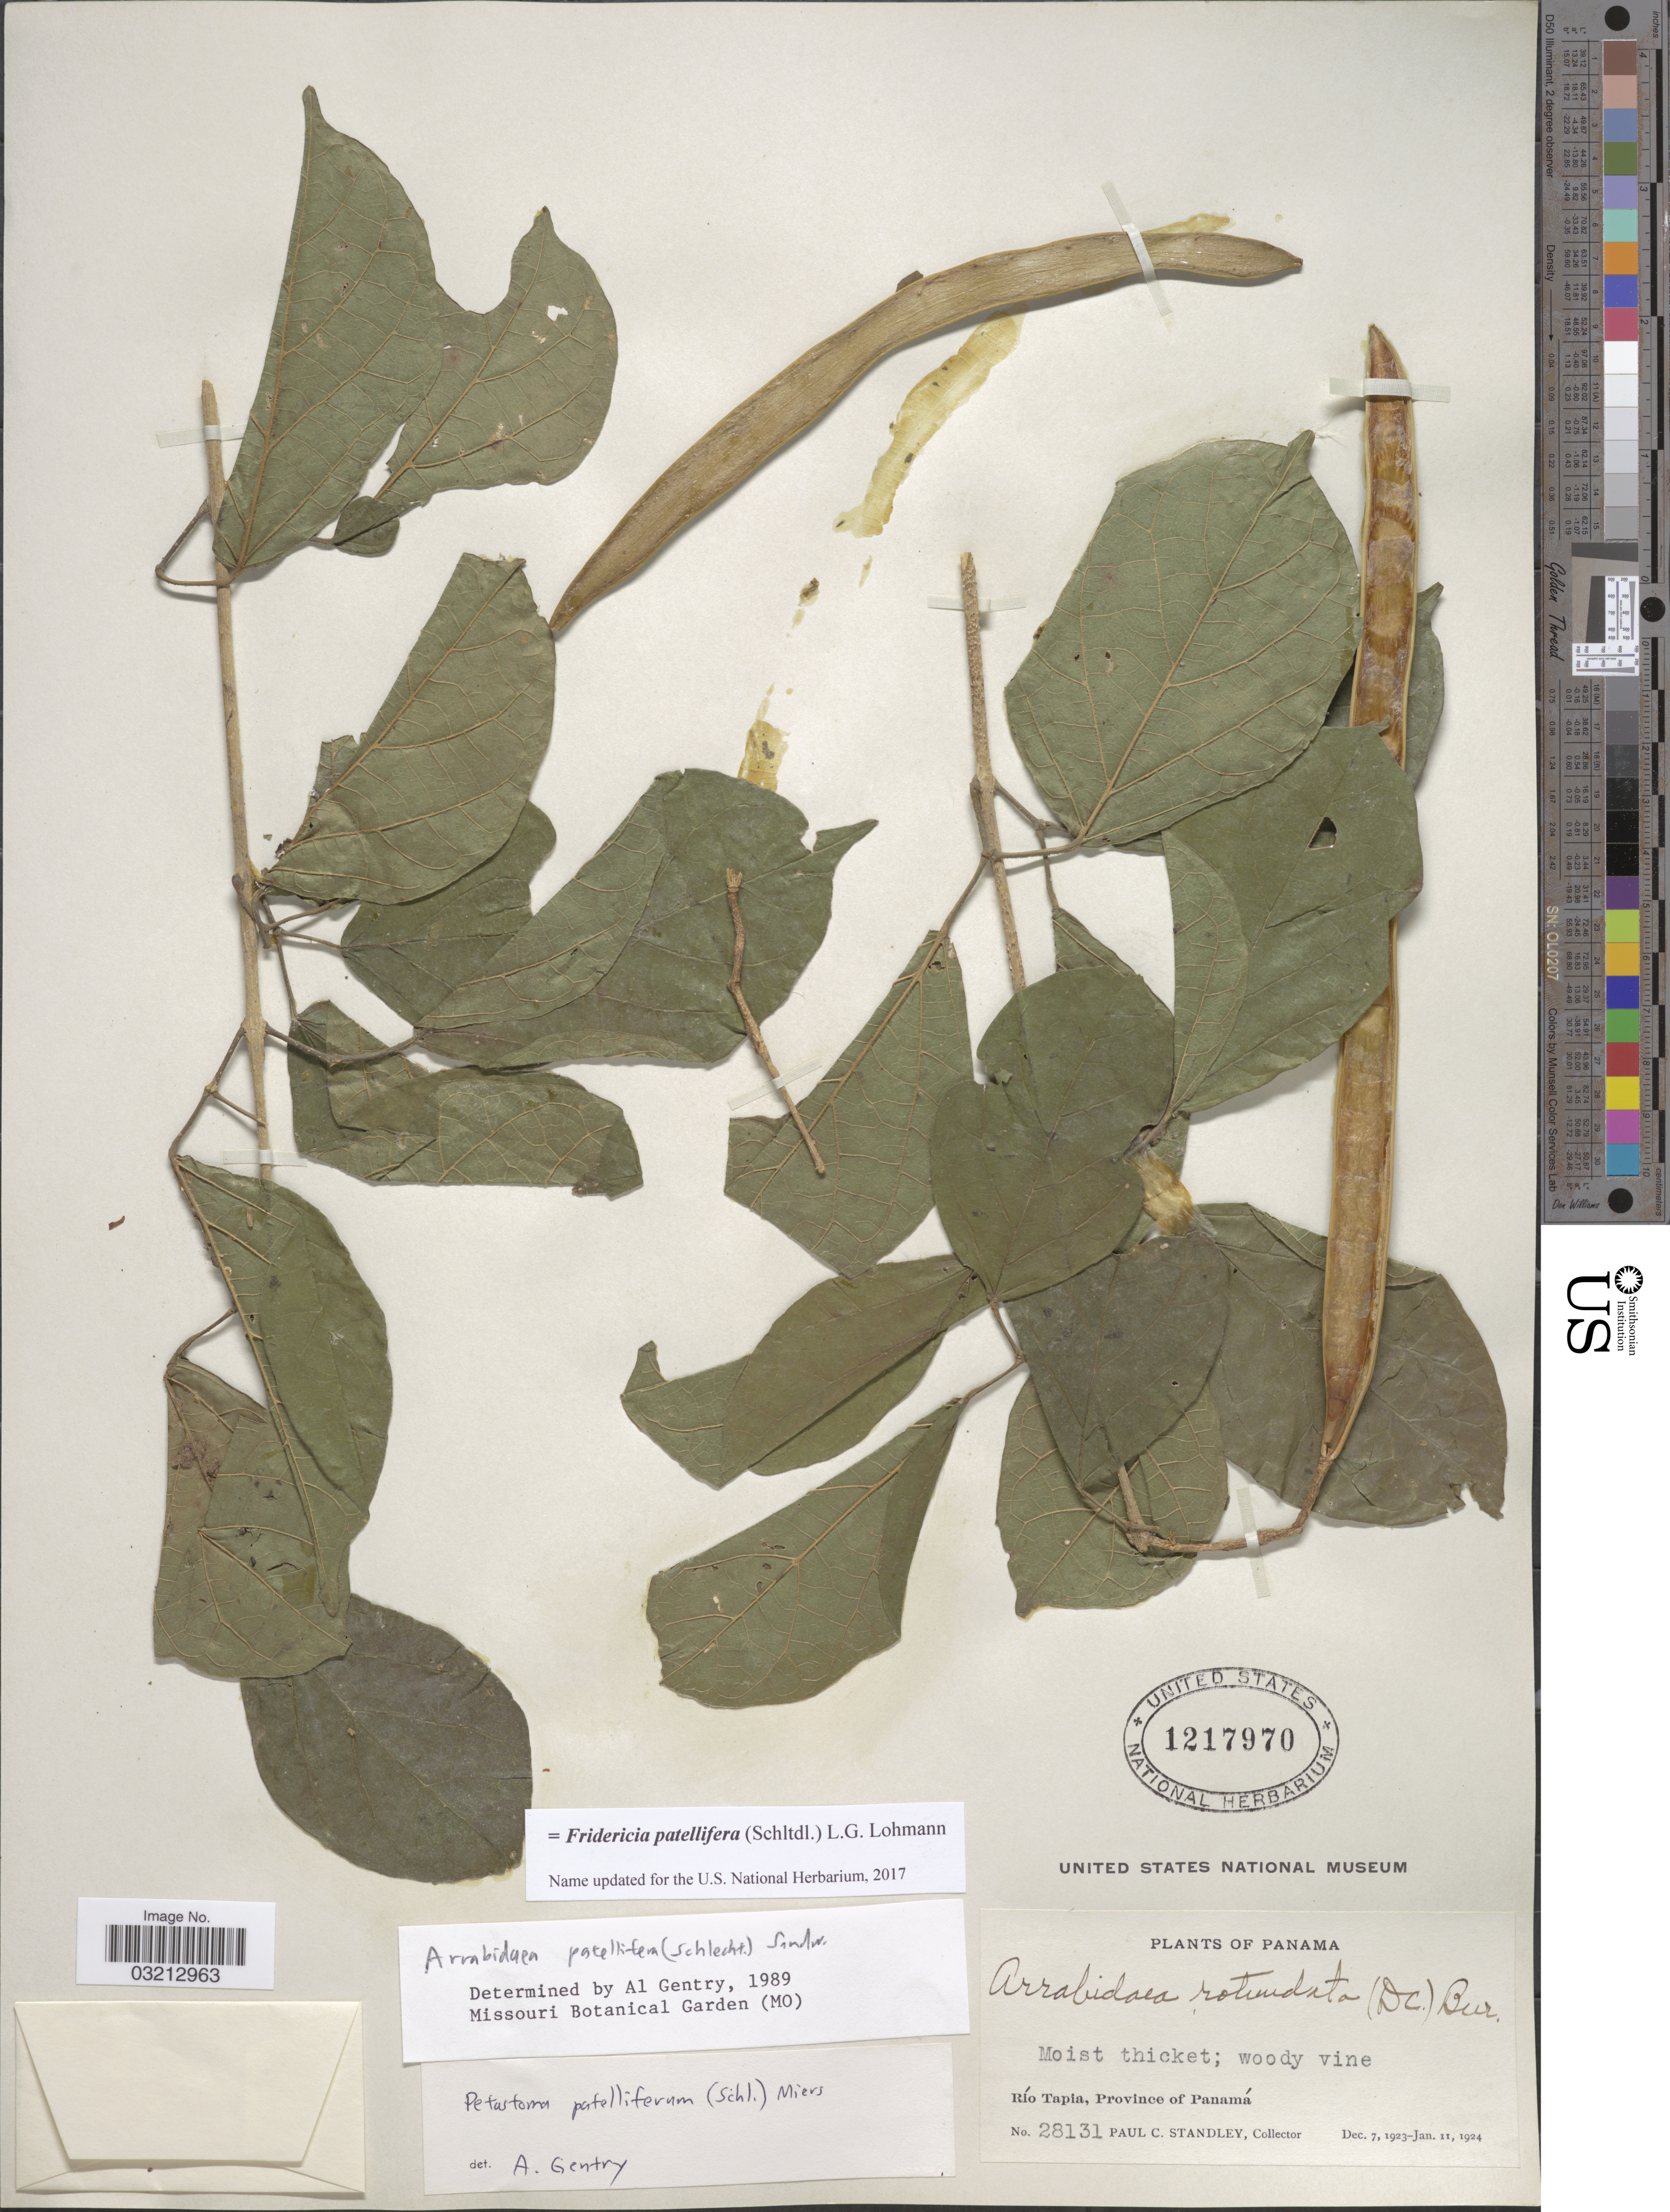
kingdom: Plantae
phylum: Tracheophyta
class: Magnoliopsida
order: Lamiales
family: Bignoniaceae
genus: Fridericia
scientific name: Fridericia patellifera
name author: (Schltdl.) L.G. Lohmann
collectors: P. C. Standley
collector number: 28131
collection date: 1923-12-07/1924-01-11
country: Panama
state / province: Panamá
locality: Río Tapia.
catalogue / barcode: US 1217970